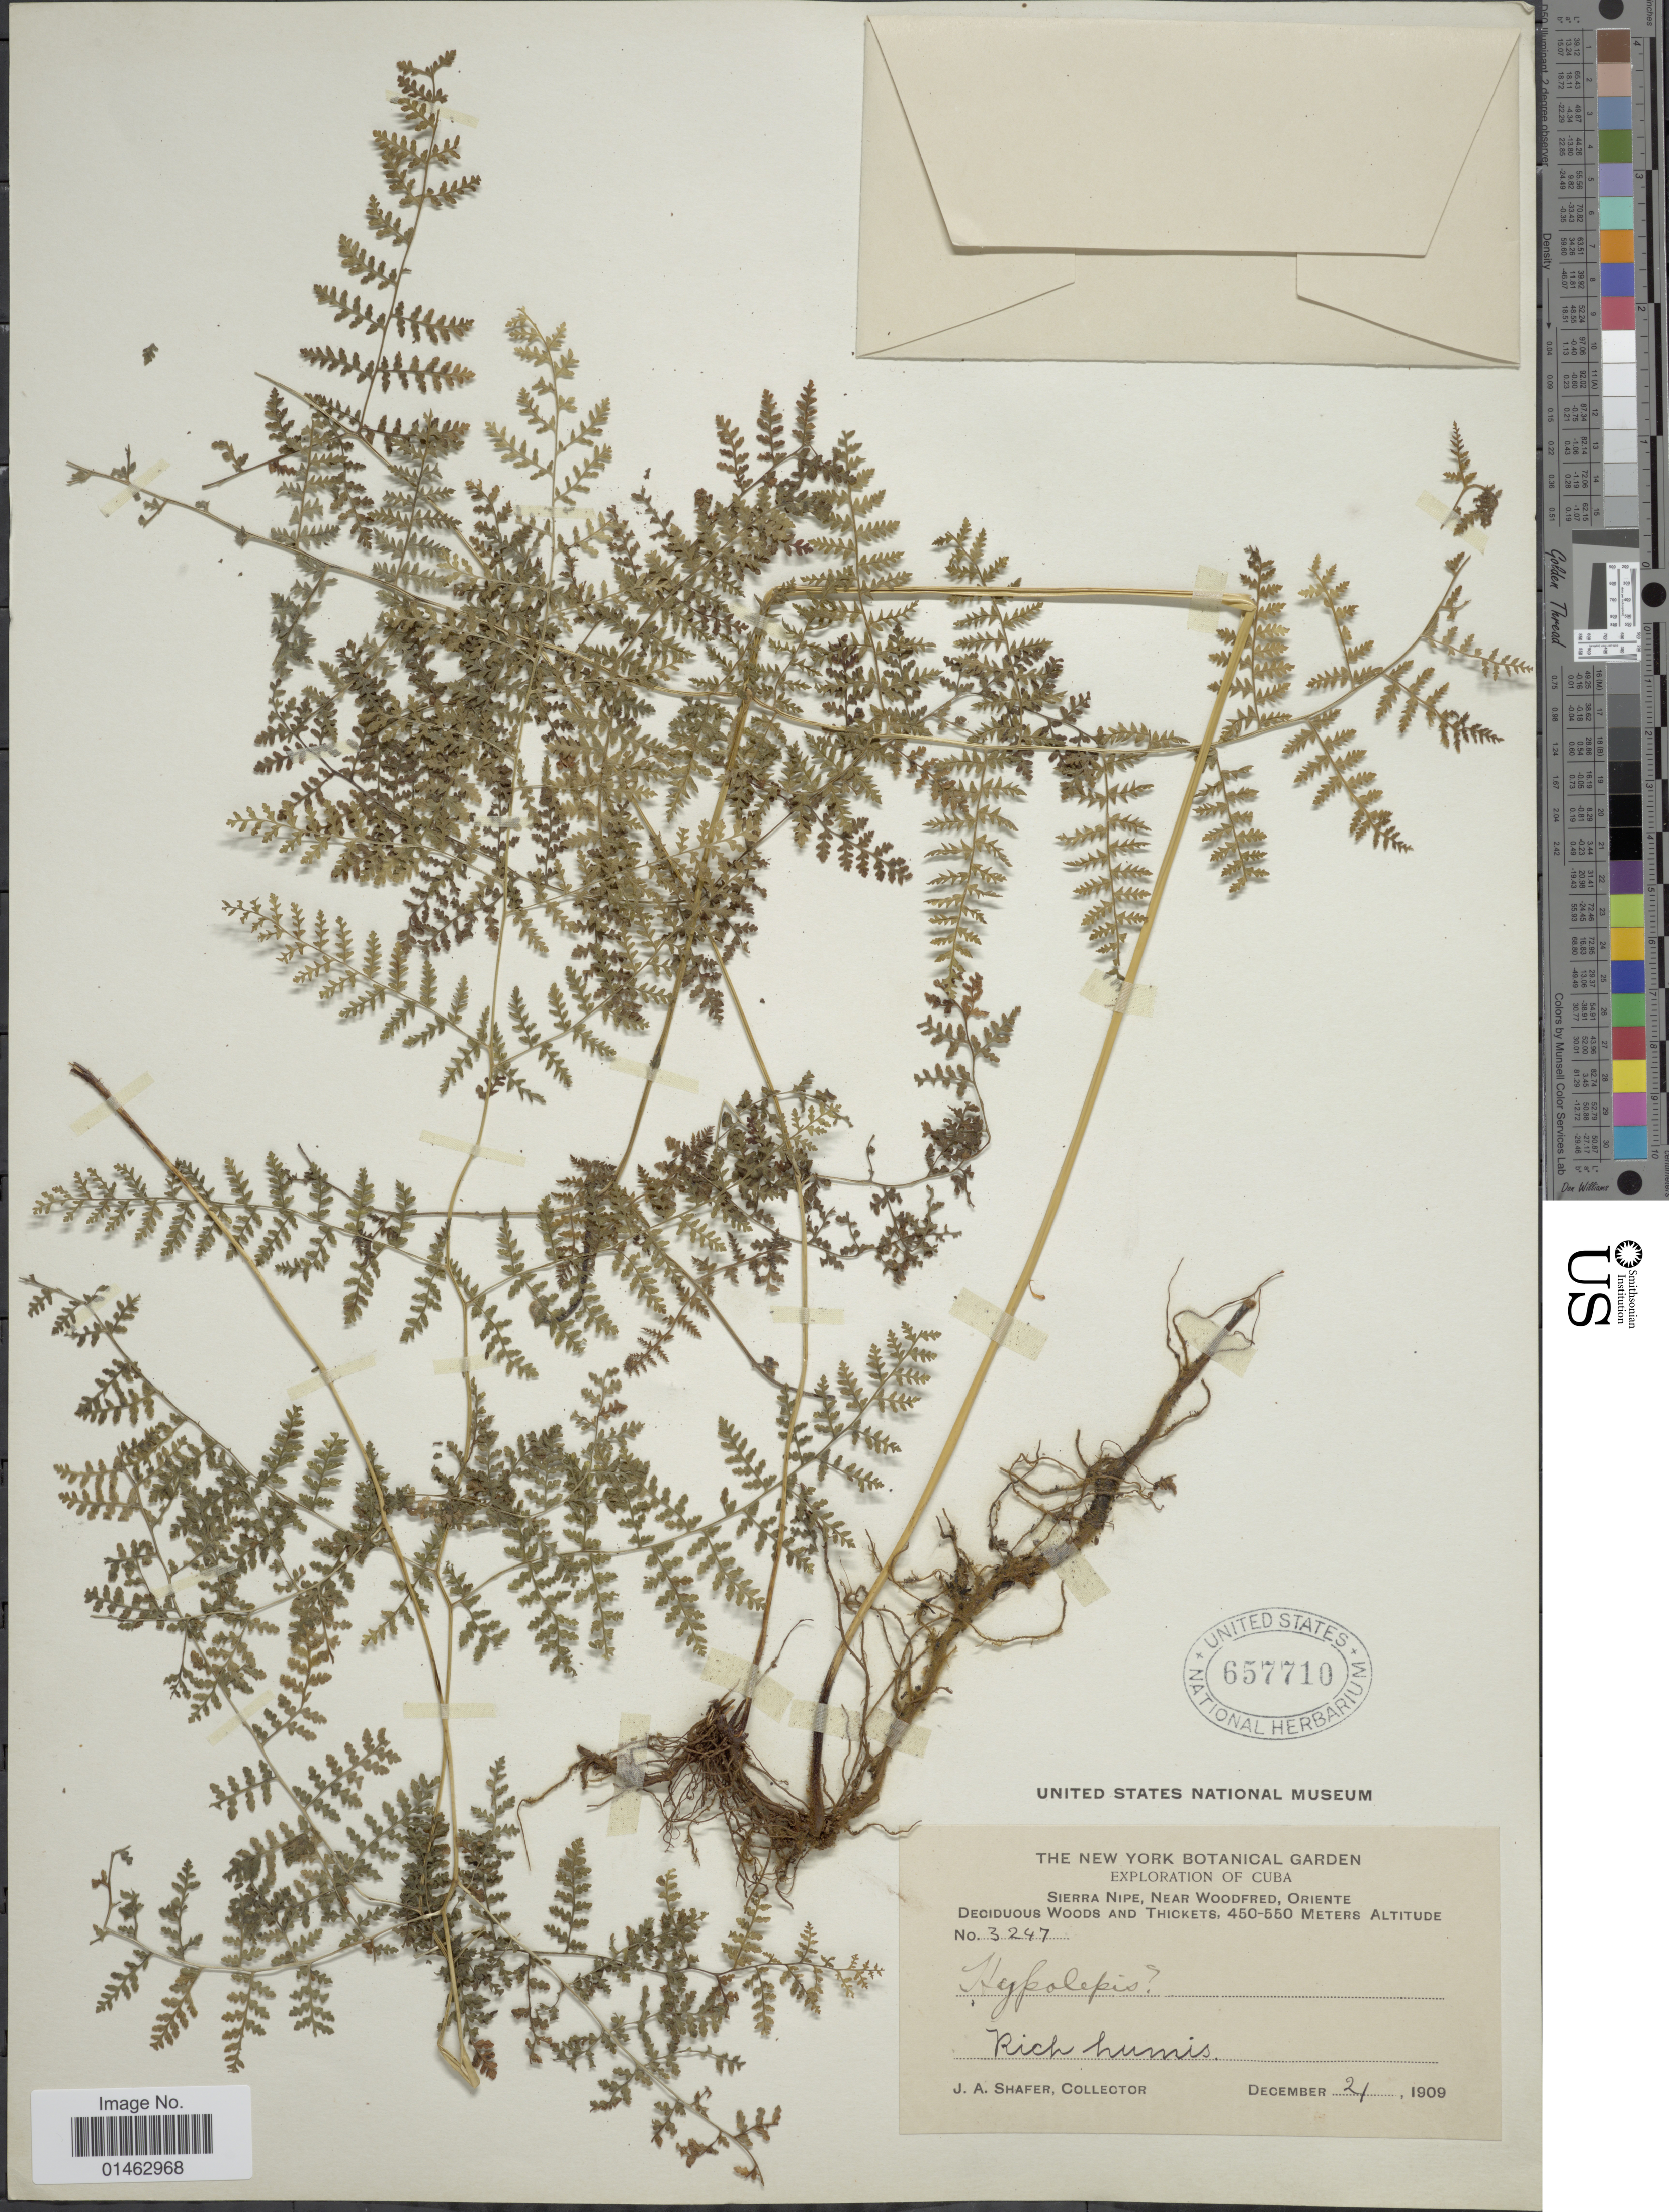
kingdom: Plantae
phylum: Tracheophyta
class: Polypodiopsida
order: Polypodiales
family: Dennstaedtiaceae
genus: Hypolepis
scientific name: Hypolepis sp.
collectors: J. A. Shafer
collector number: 3247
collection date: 1909-12-21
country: Cuba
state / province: Oriente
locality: Sierra Nipe, near Woodfred Deciduous Woods and Thickets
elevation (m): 450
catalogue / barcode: US 657710